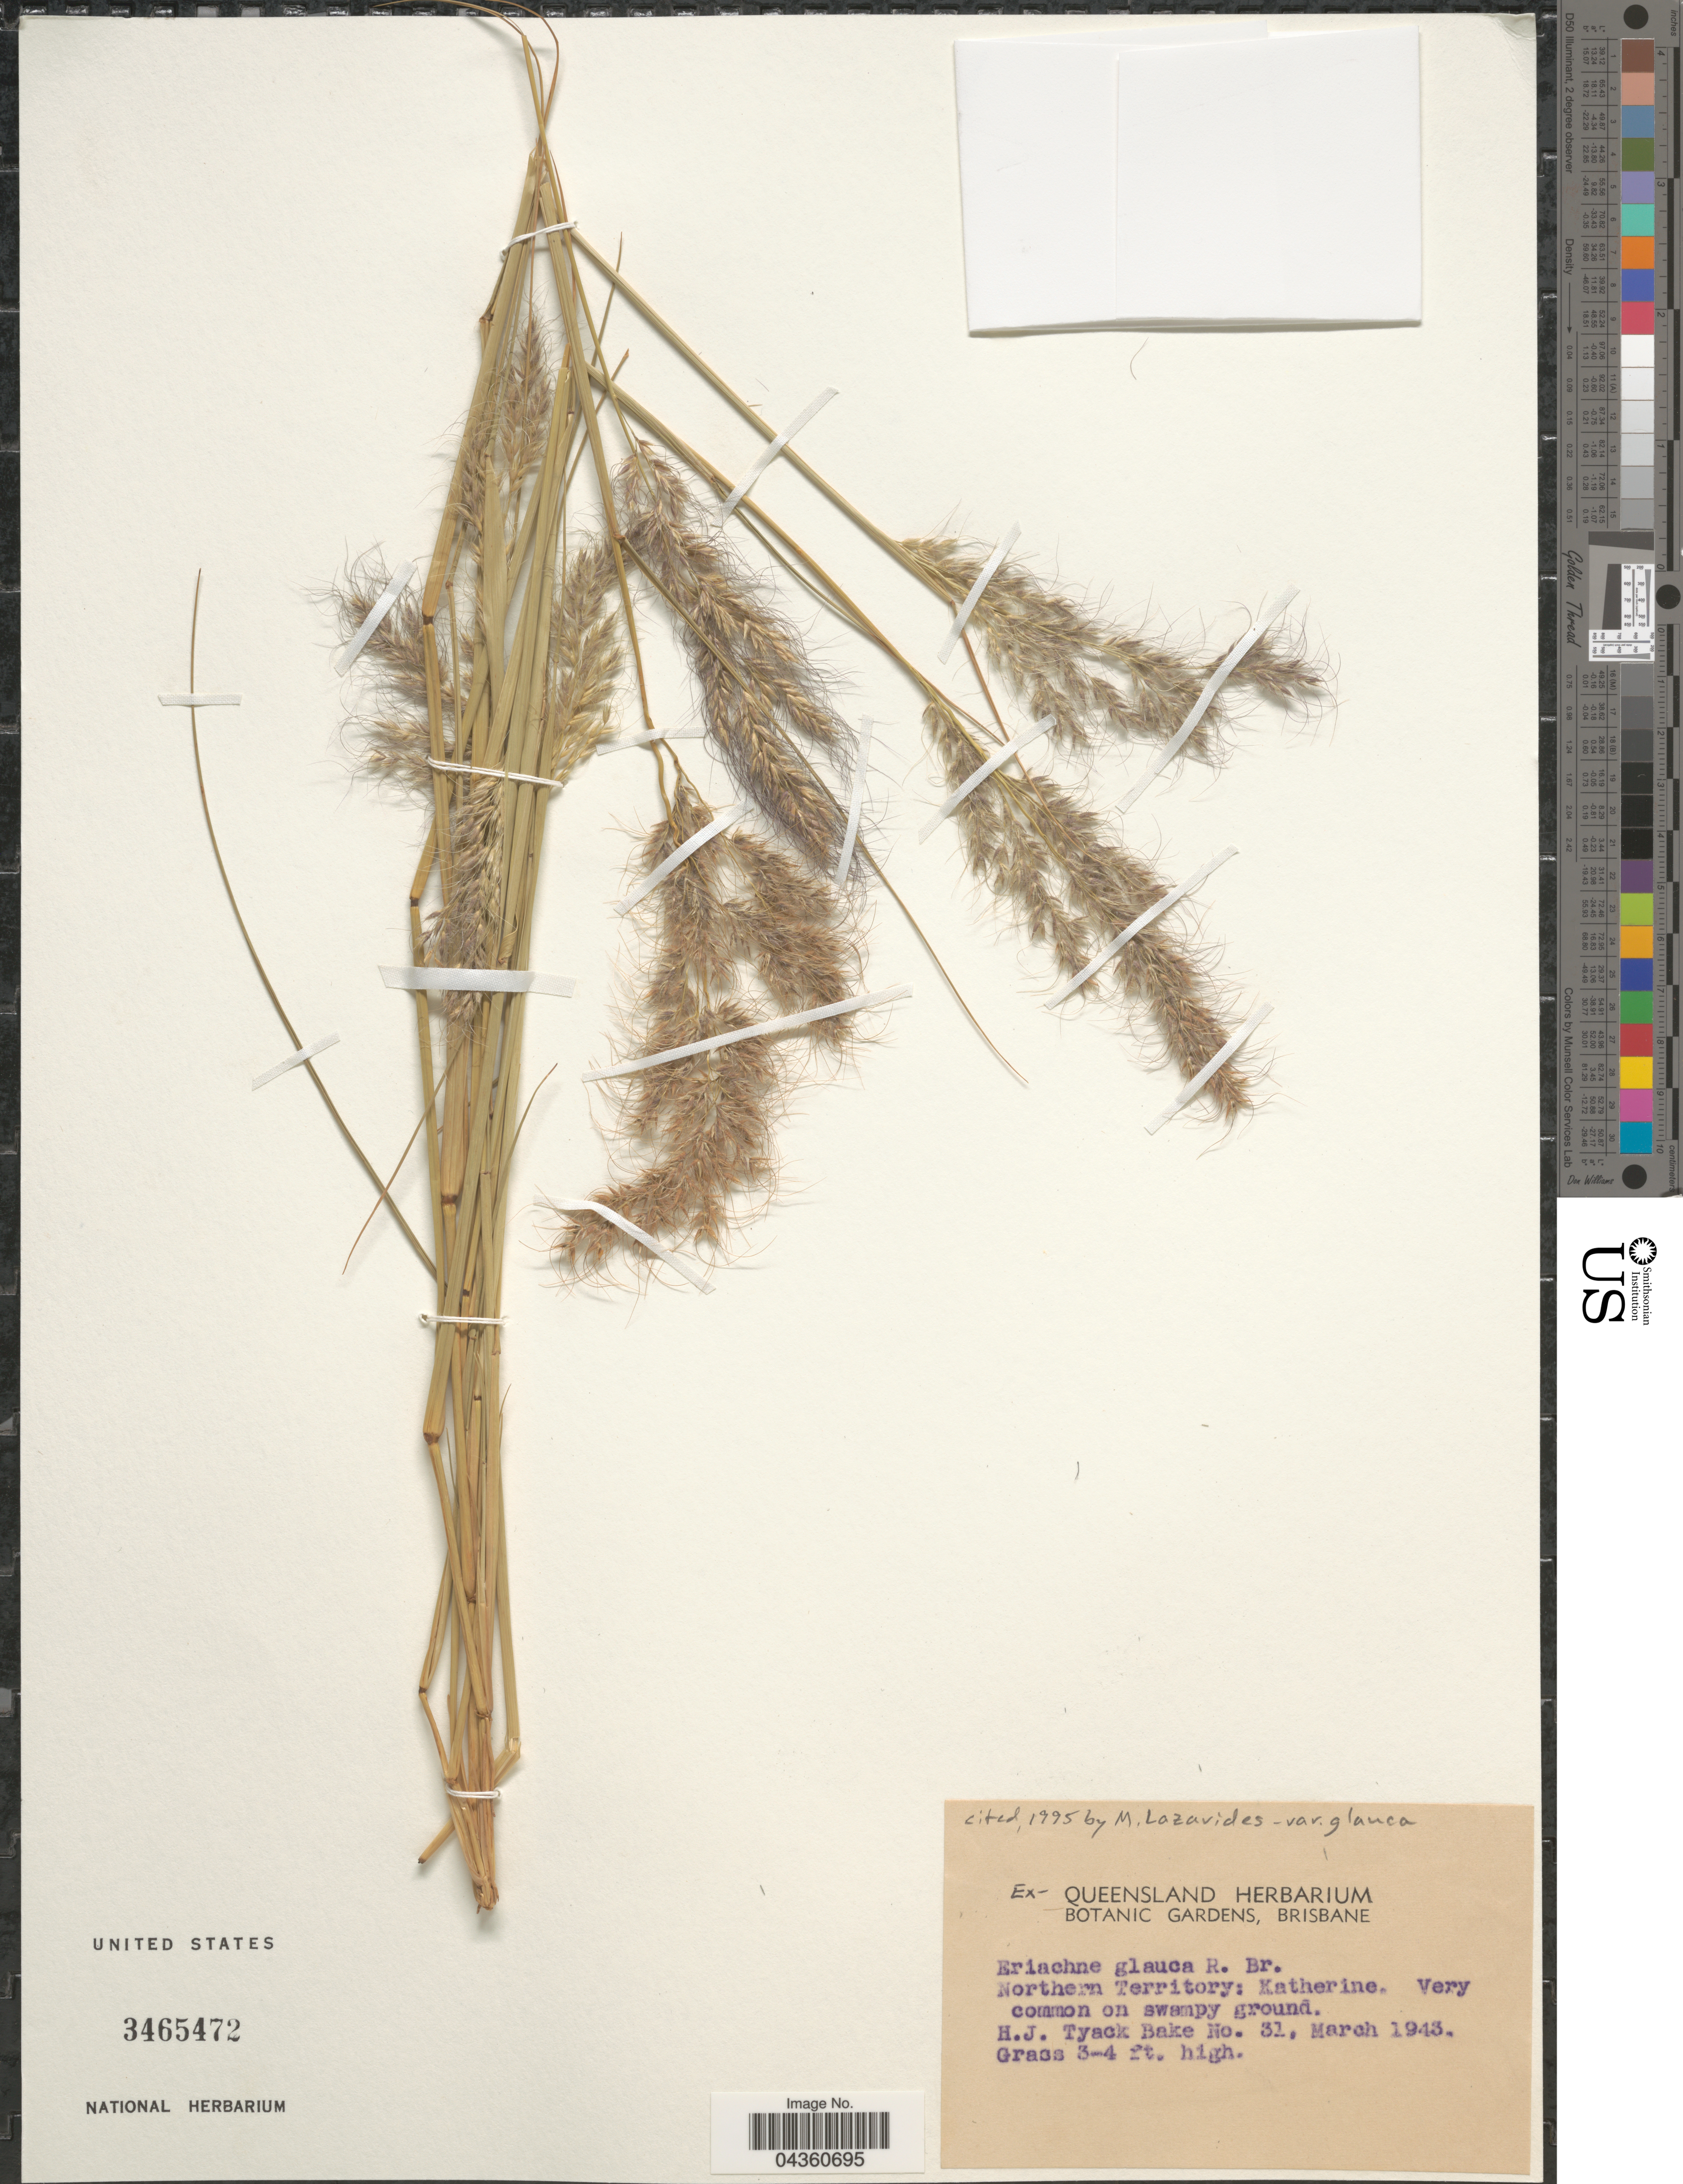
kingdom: Plantae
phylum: Tracheophyta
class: Liliopsida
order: Poales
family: Poaceae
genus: Eriachne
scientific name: Eriachne glauca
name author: R. Br.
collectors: H. Bake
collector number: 3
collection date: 1943-03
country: Australia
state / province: Northern Territory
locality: Katherine. Very common on swampy ground.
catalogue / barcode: US 3465472